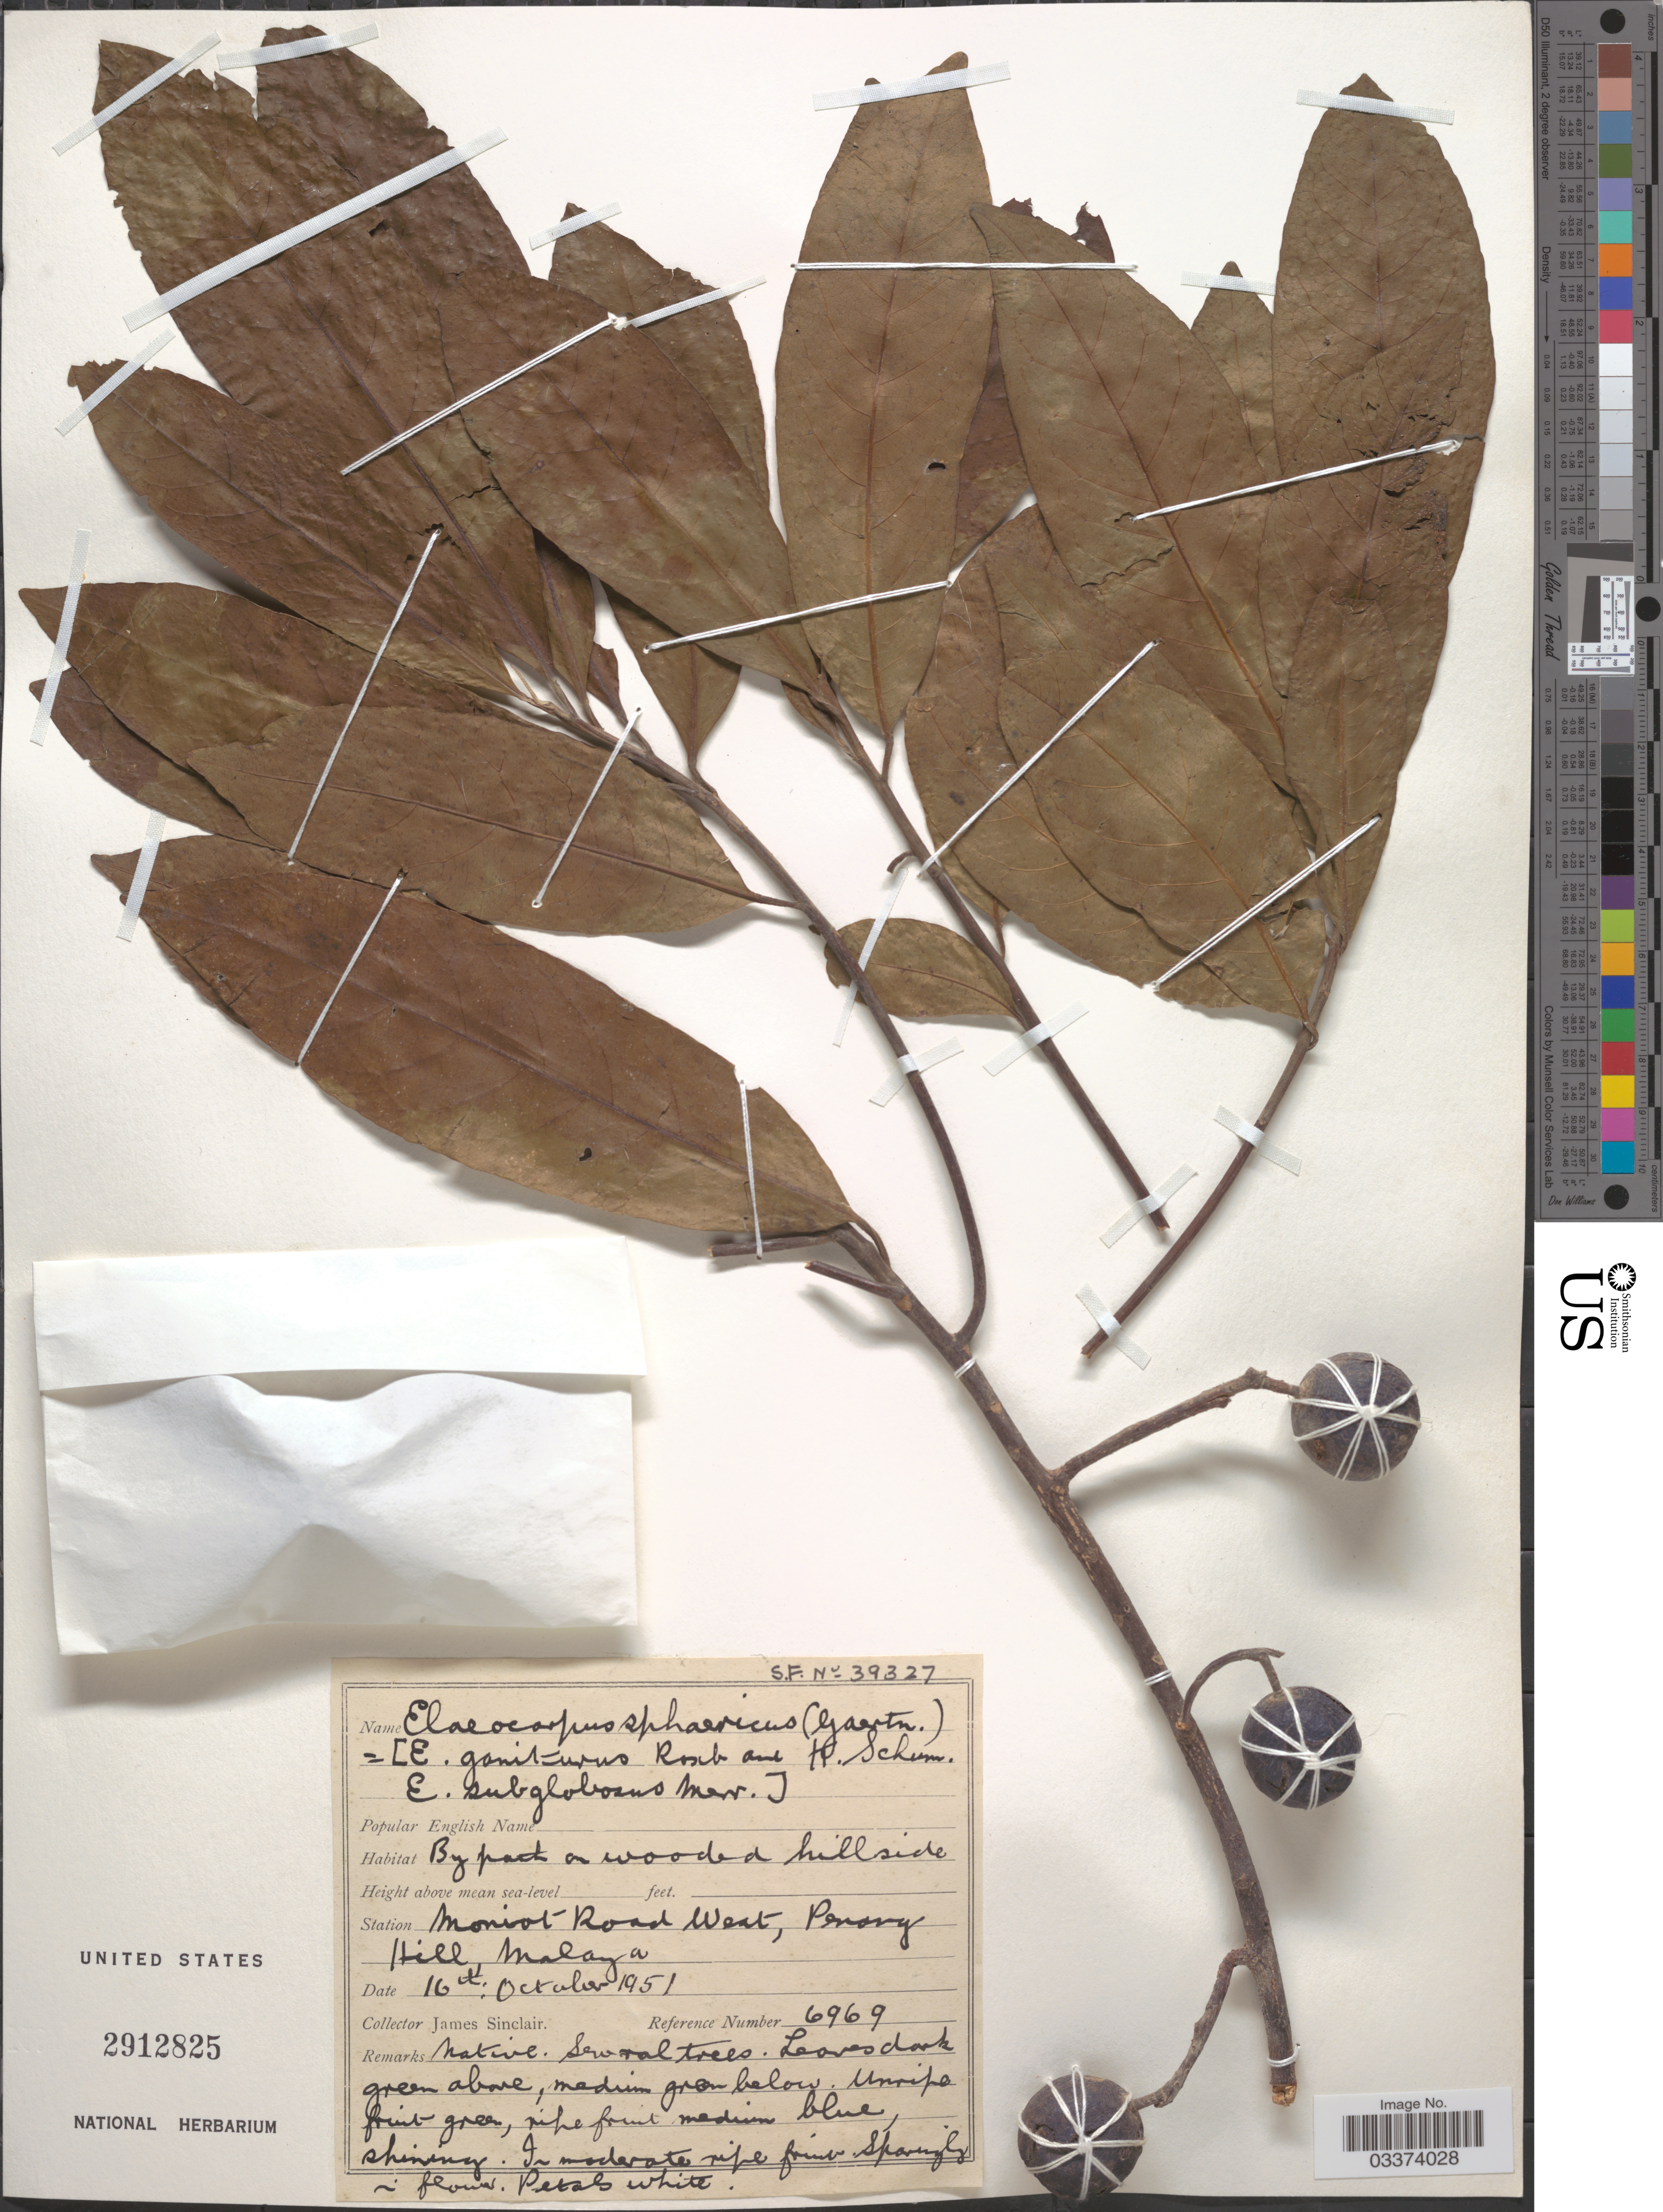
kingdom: Plantae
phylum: Tracheophyta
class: Magnoliopsida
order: Oxalidales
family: Elaeocarpaceae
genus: Elaeocarpus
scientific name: Elaeocarpus sphaericus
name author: (Gaertn.) K. Schum.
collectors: J. Sinclair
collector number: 6969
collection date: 1951-10-16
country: Malaysia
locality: Station Moniot Road West, Penong Hill, Malaya.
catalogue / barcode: US 2912825